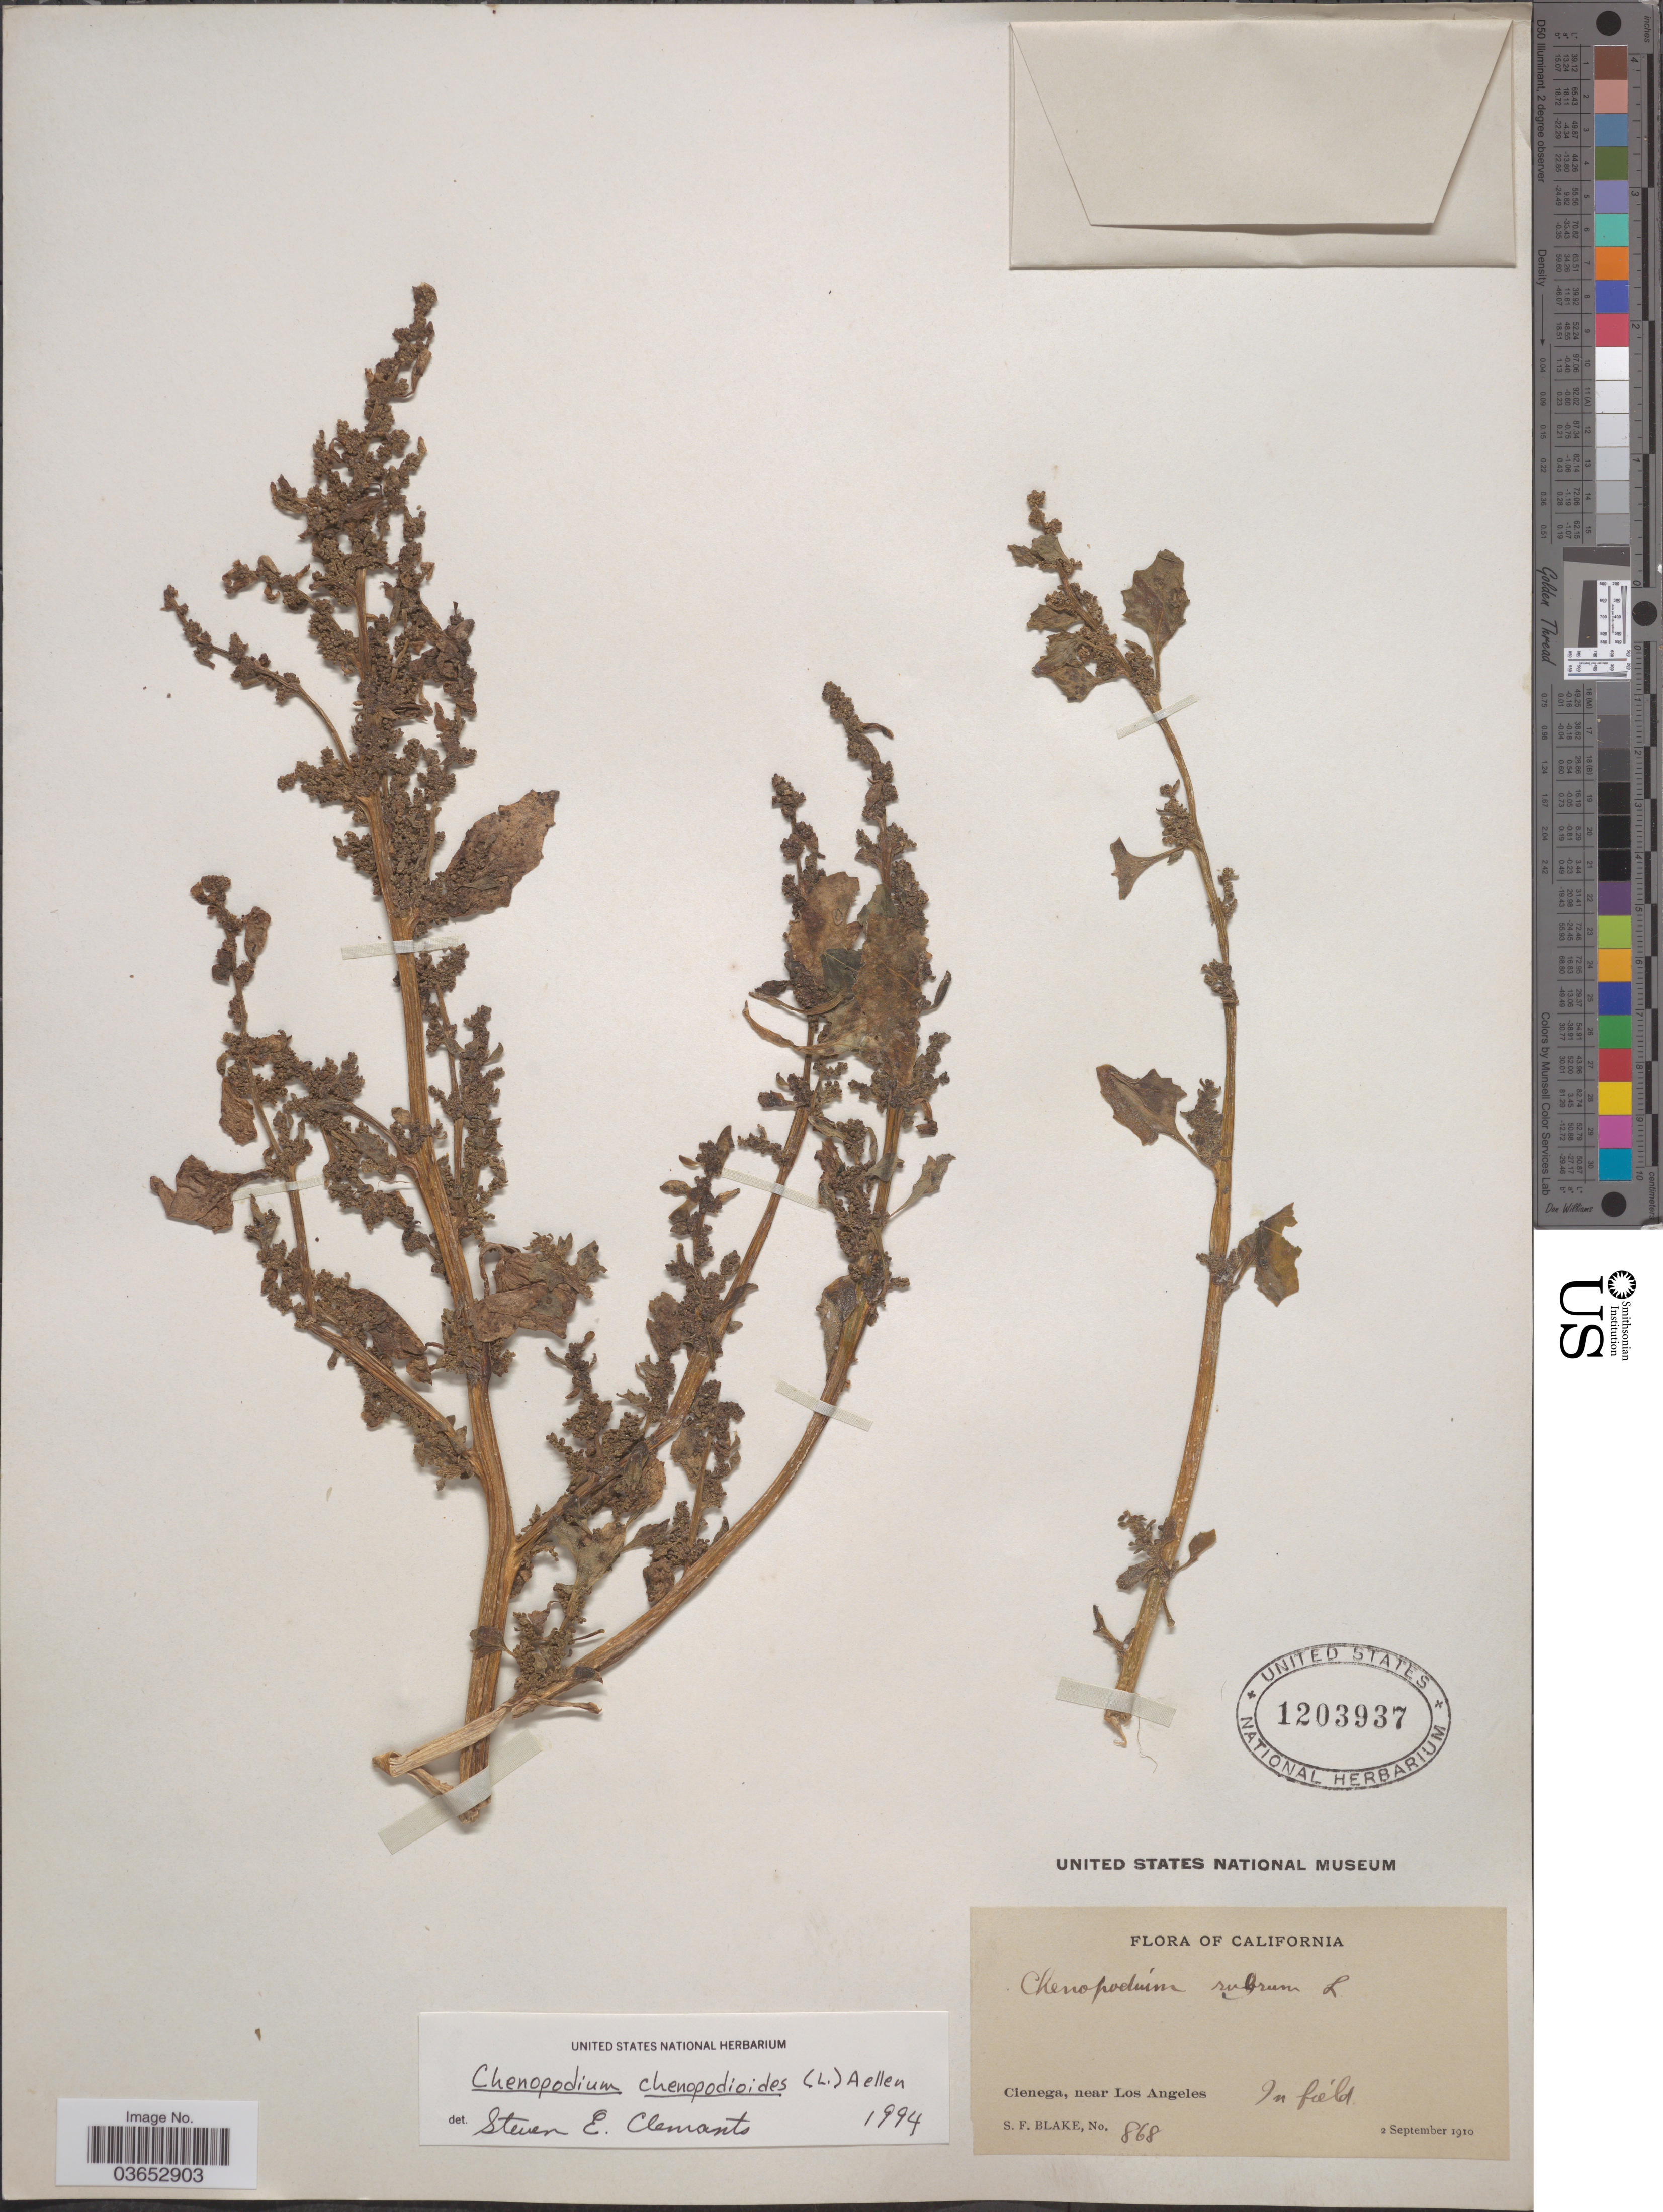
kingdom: Plantae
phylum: Tracheophyta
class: Magnoliopsida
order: Caryophyllales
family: Amaranthaceae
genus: Chenopodium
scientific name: Chenopodium chenopodioides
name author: (L.) Aellen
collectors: S. Blake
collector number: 868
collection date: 1910-09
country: United States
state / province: California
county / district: Los Angeles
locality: Cienega, near Los Angeles. In field.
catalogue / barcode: US 1203937